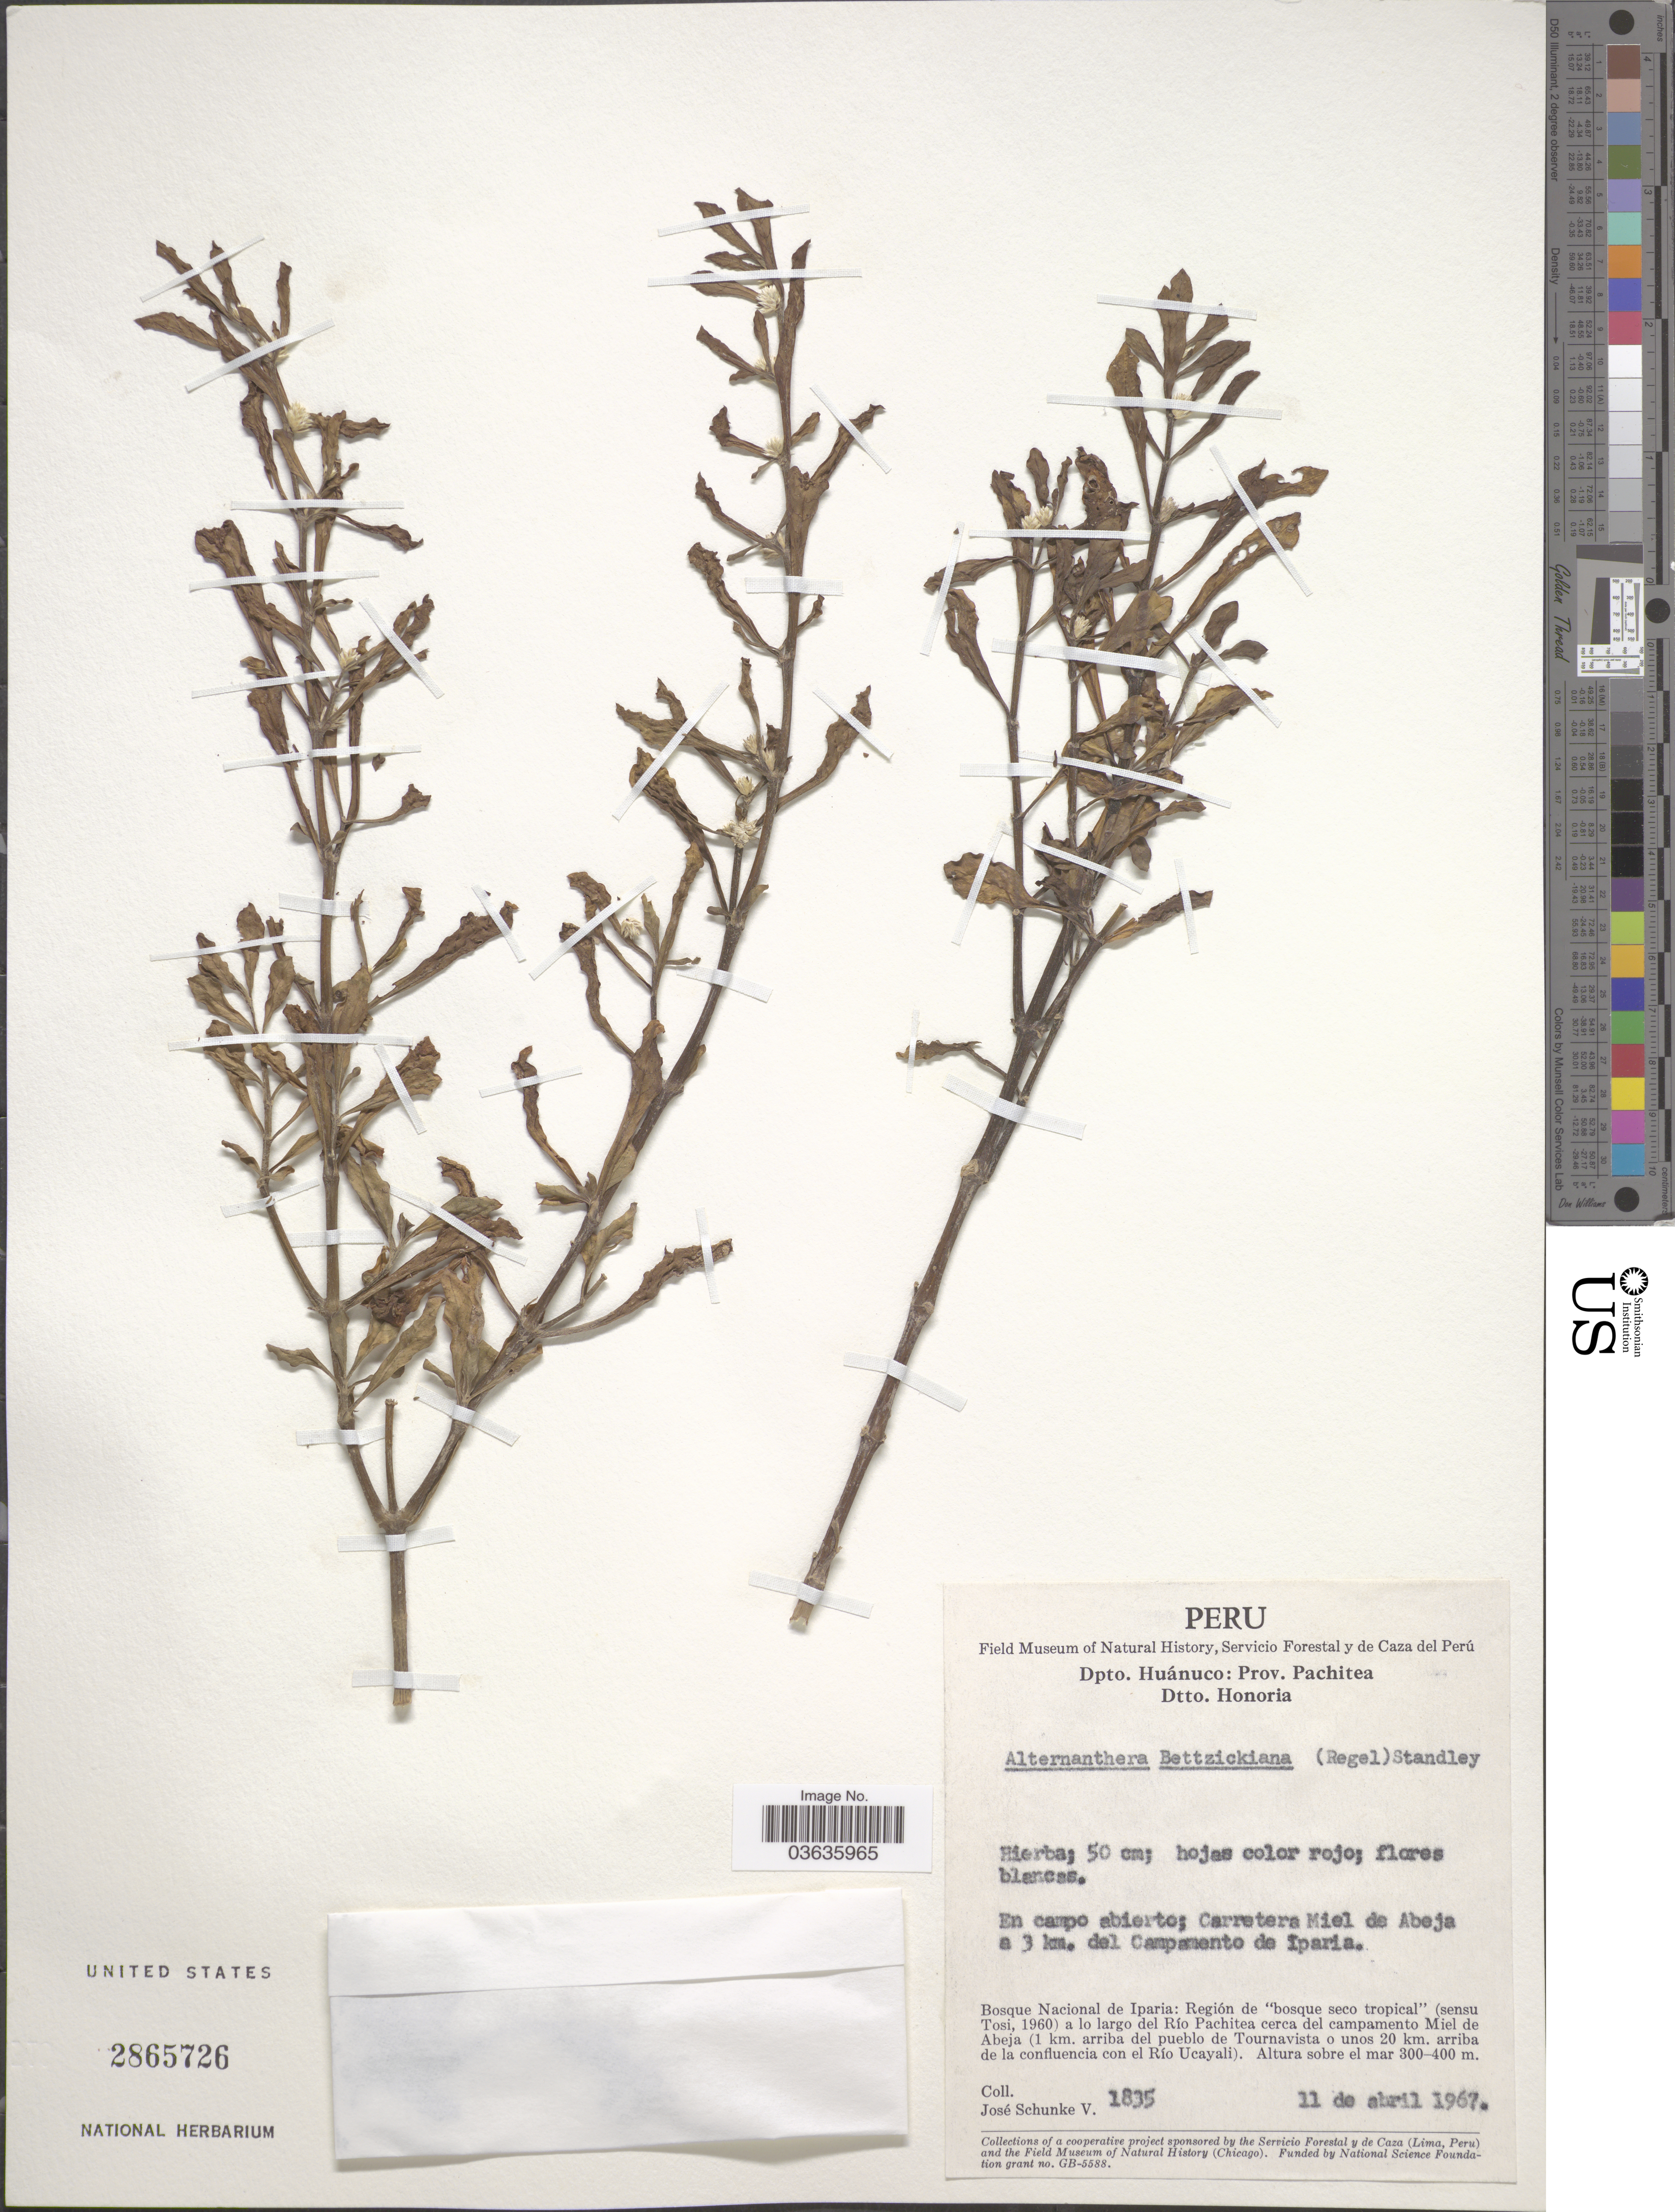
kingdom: Plantae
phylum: Tracheophyta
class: Magnoliopsida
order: Caryophyllales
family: Amaranthaceae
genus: Alternanthera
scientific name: Alternanthera bettzickiana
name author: (Regel) G. Nicholson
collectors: J. Schunke Vigo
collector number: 1835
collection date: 1967-04-11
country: Peru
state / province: Huánuco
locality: Dpto. Huánuco: Prov. Pachitea. Dtto. Honoria. Carretera Miel de Abeja a 3 km. del Campamento de Iparia. Bosque Nacional de Iparia: Región de "bosque seco tropical" a lo largo del Río Pachitea cerca del campamento Miel de Abeja (1 km. arriba del pueblo de Tournavista o unos 20 km. arriba de la confluencia con el Río Ucayali).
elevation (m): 300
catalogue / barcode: US 2865726